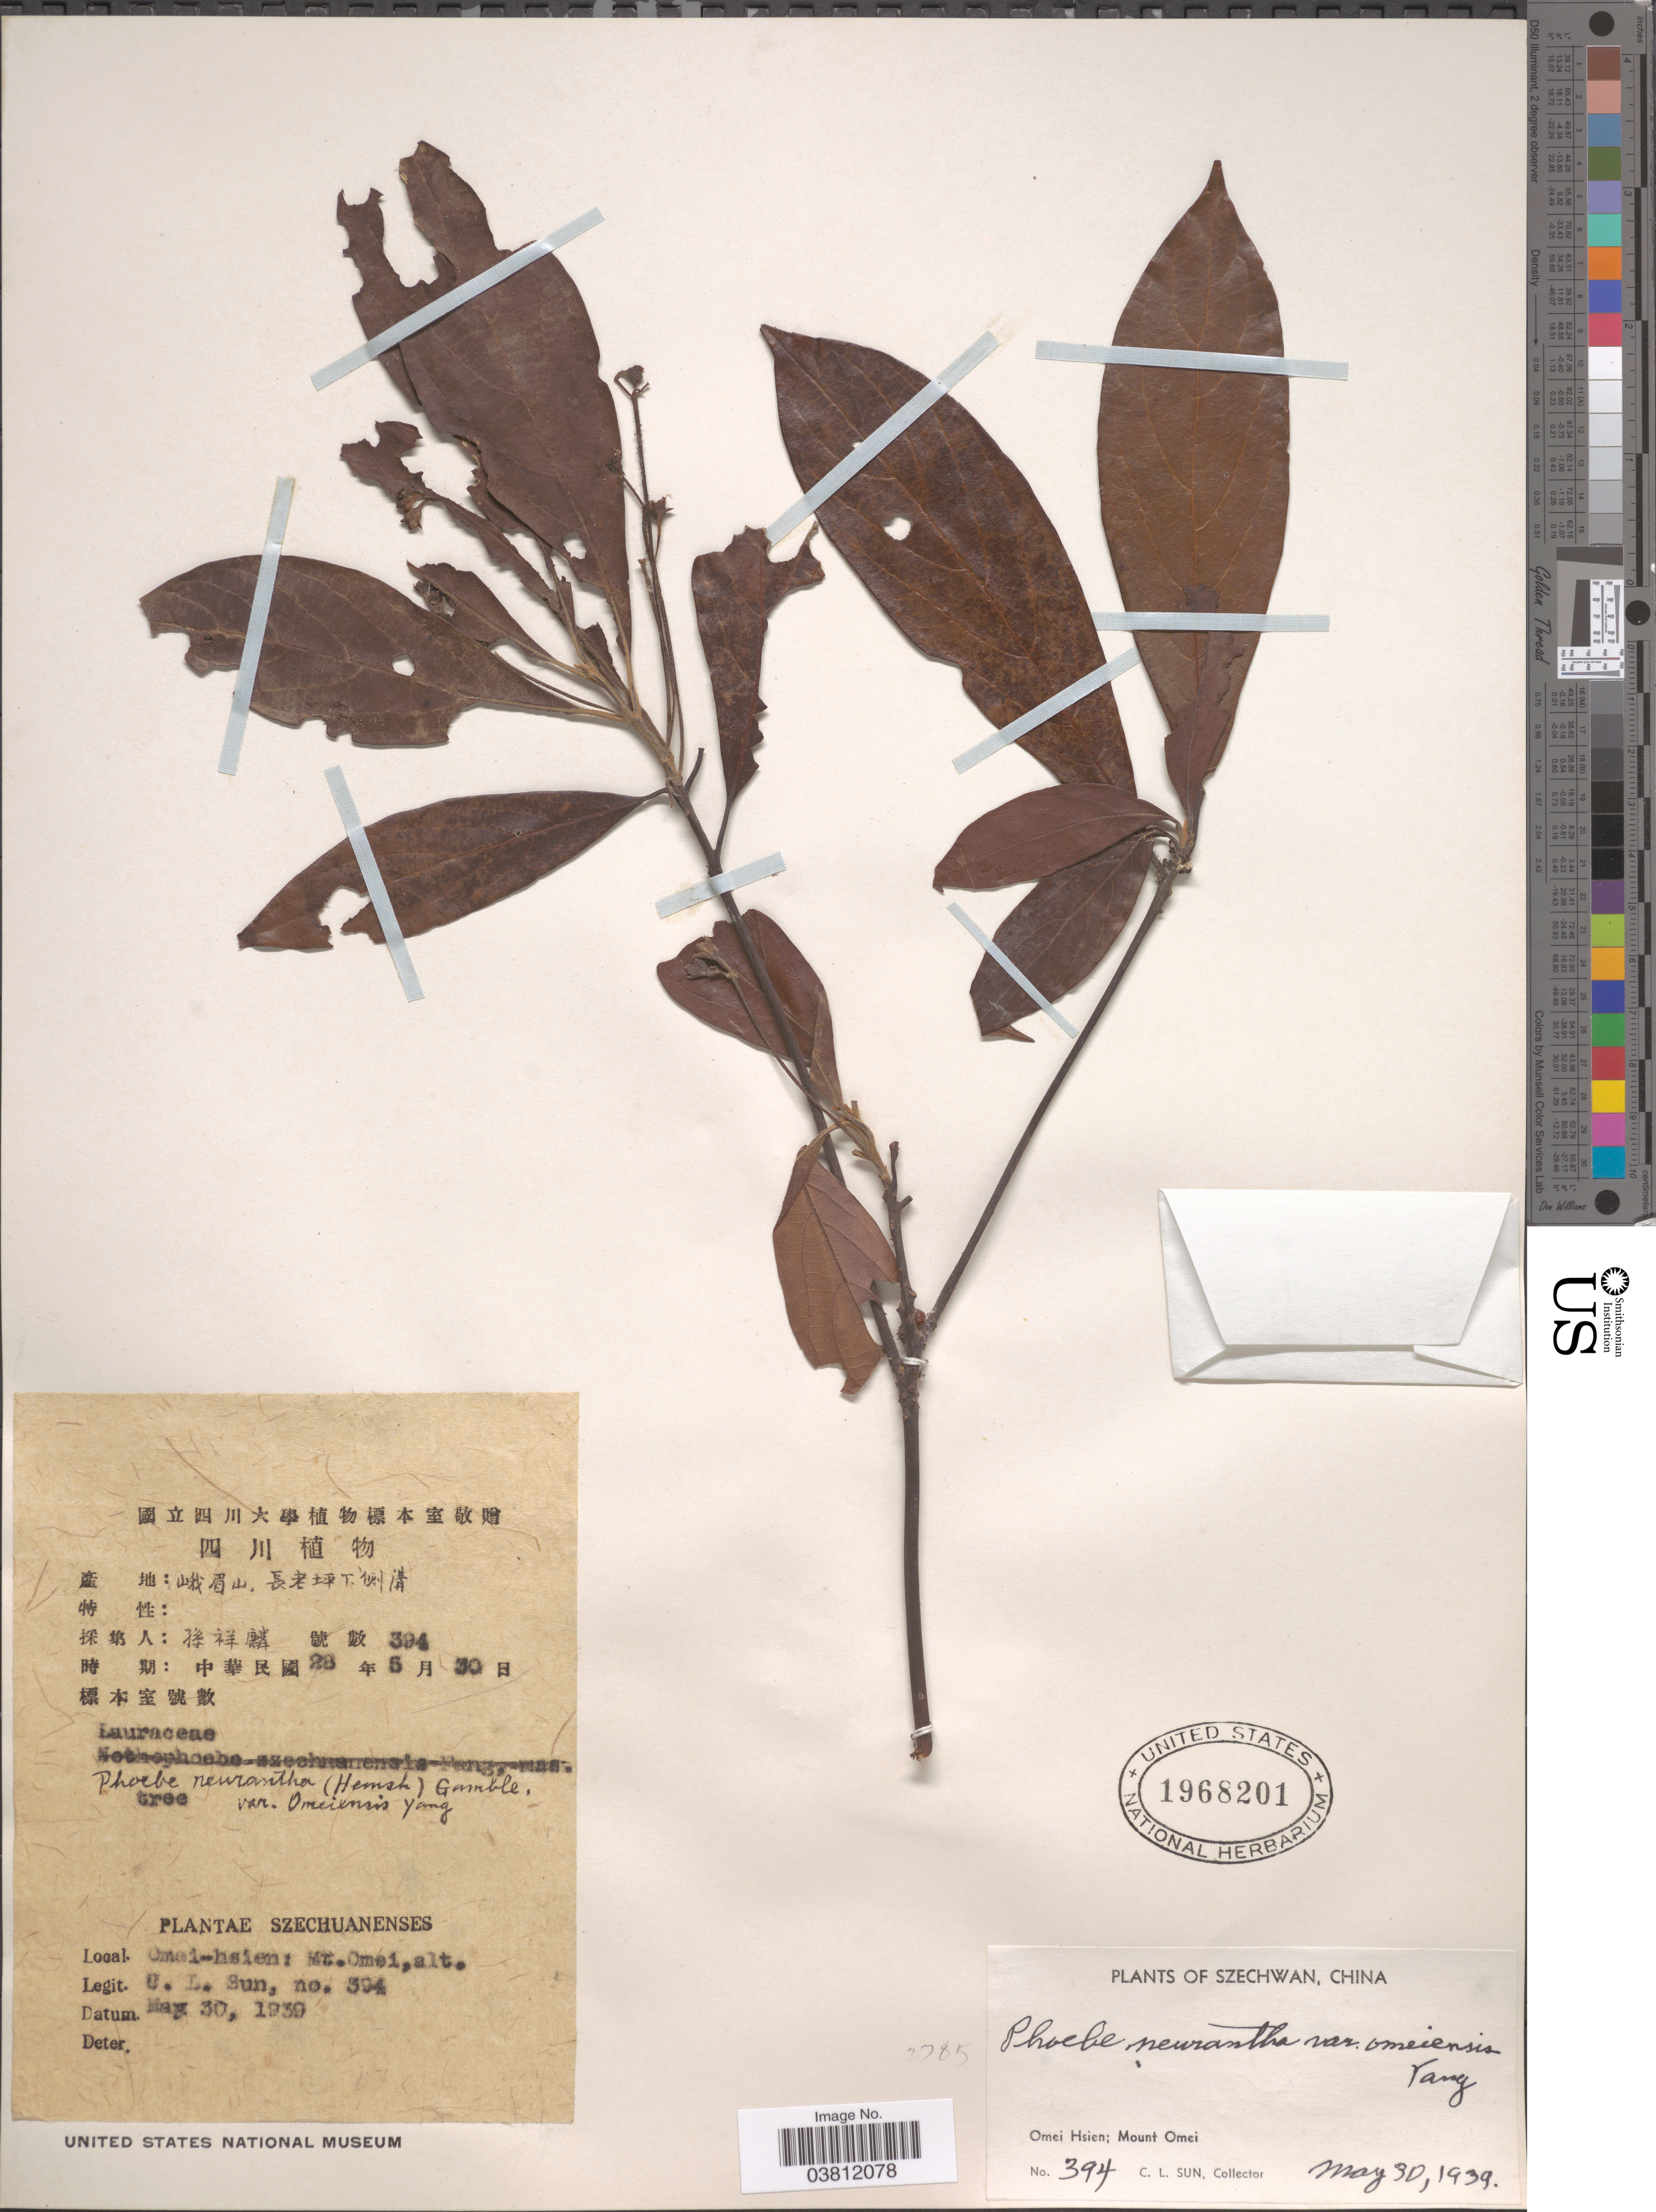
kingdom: Plantae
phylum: Tracheophyta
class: Magnoliopsida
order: Laurales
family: Lauraceae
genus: Phoebe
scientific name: Phoebe neurantha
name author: Gamble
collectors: C. Sun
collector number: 394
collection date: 1939-05-30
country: China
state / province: Sichuan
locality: Szechwan. Omei Hsien; Mount Omei.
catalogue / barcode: US 1968201